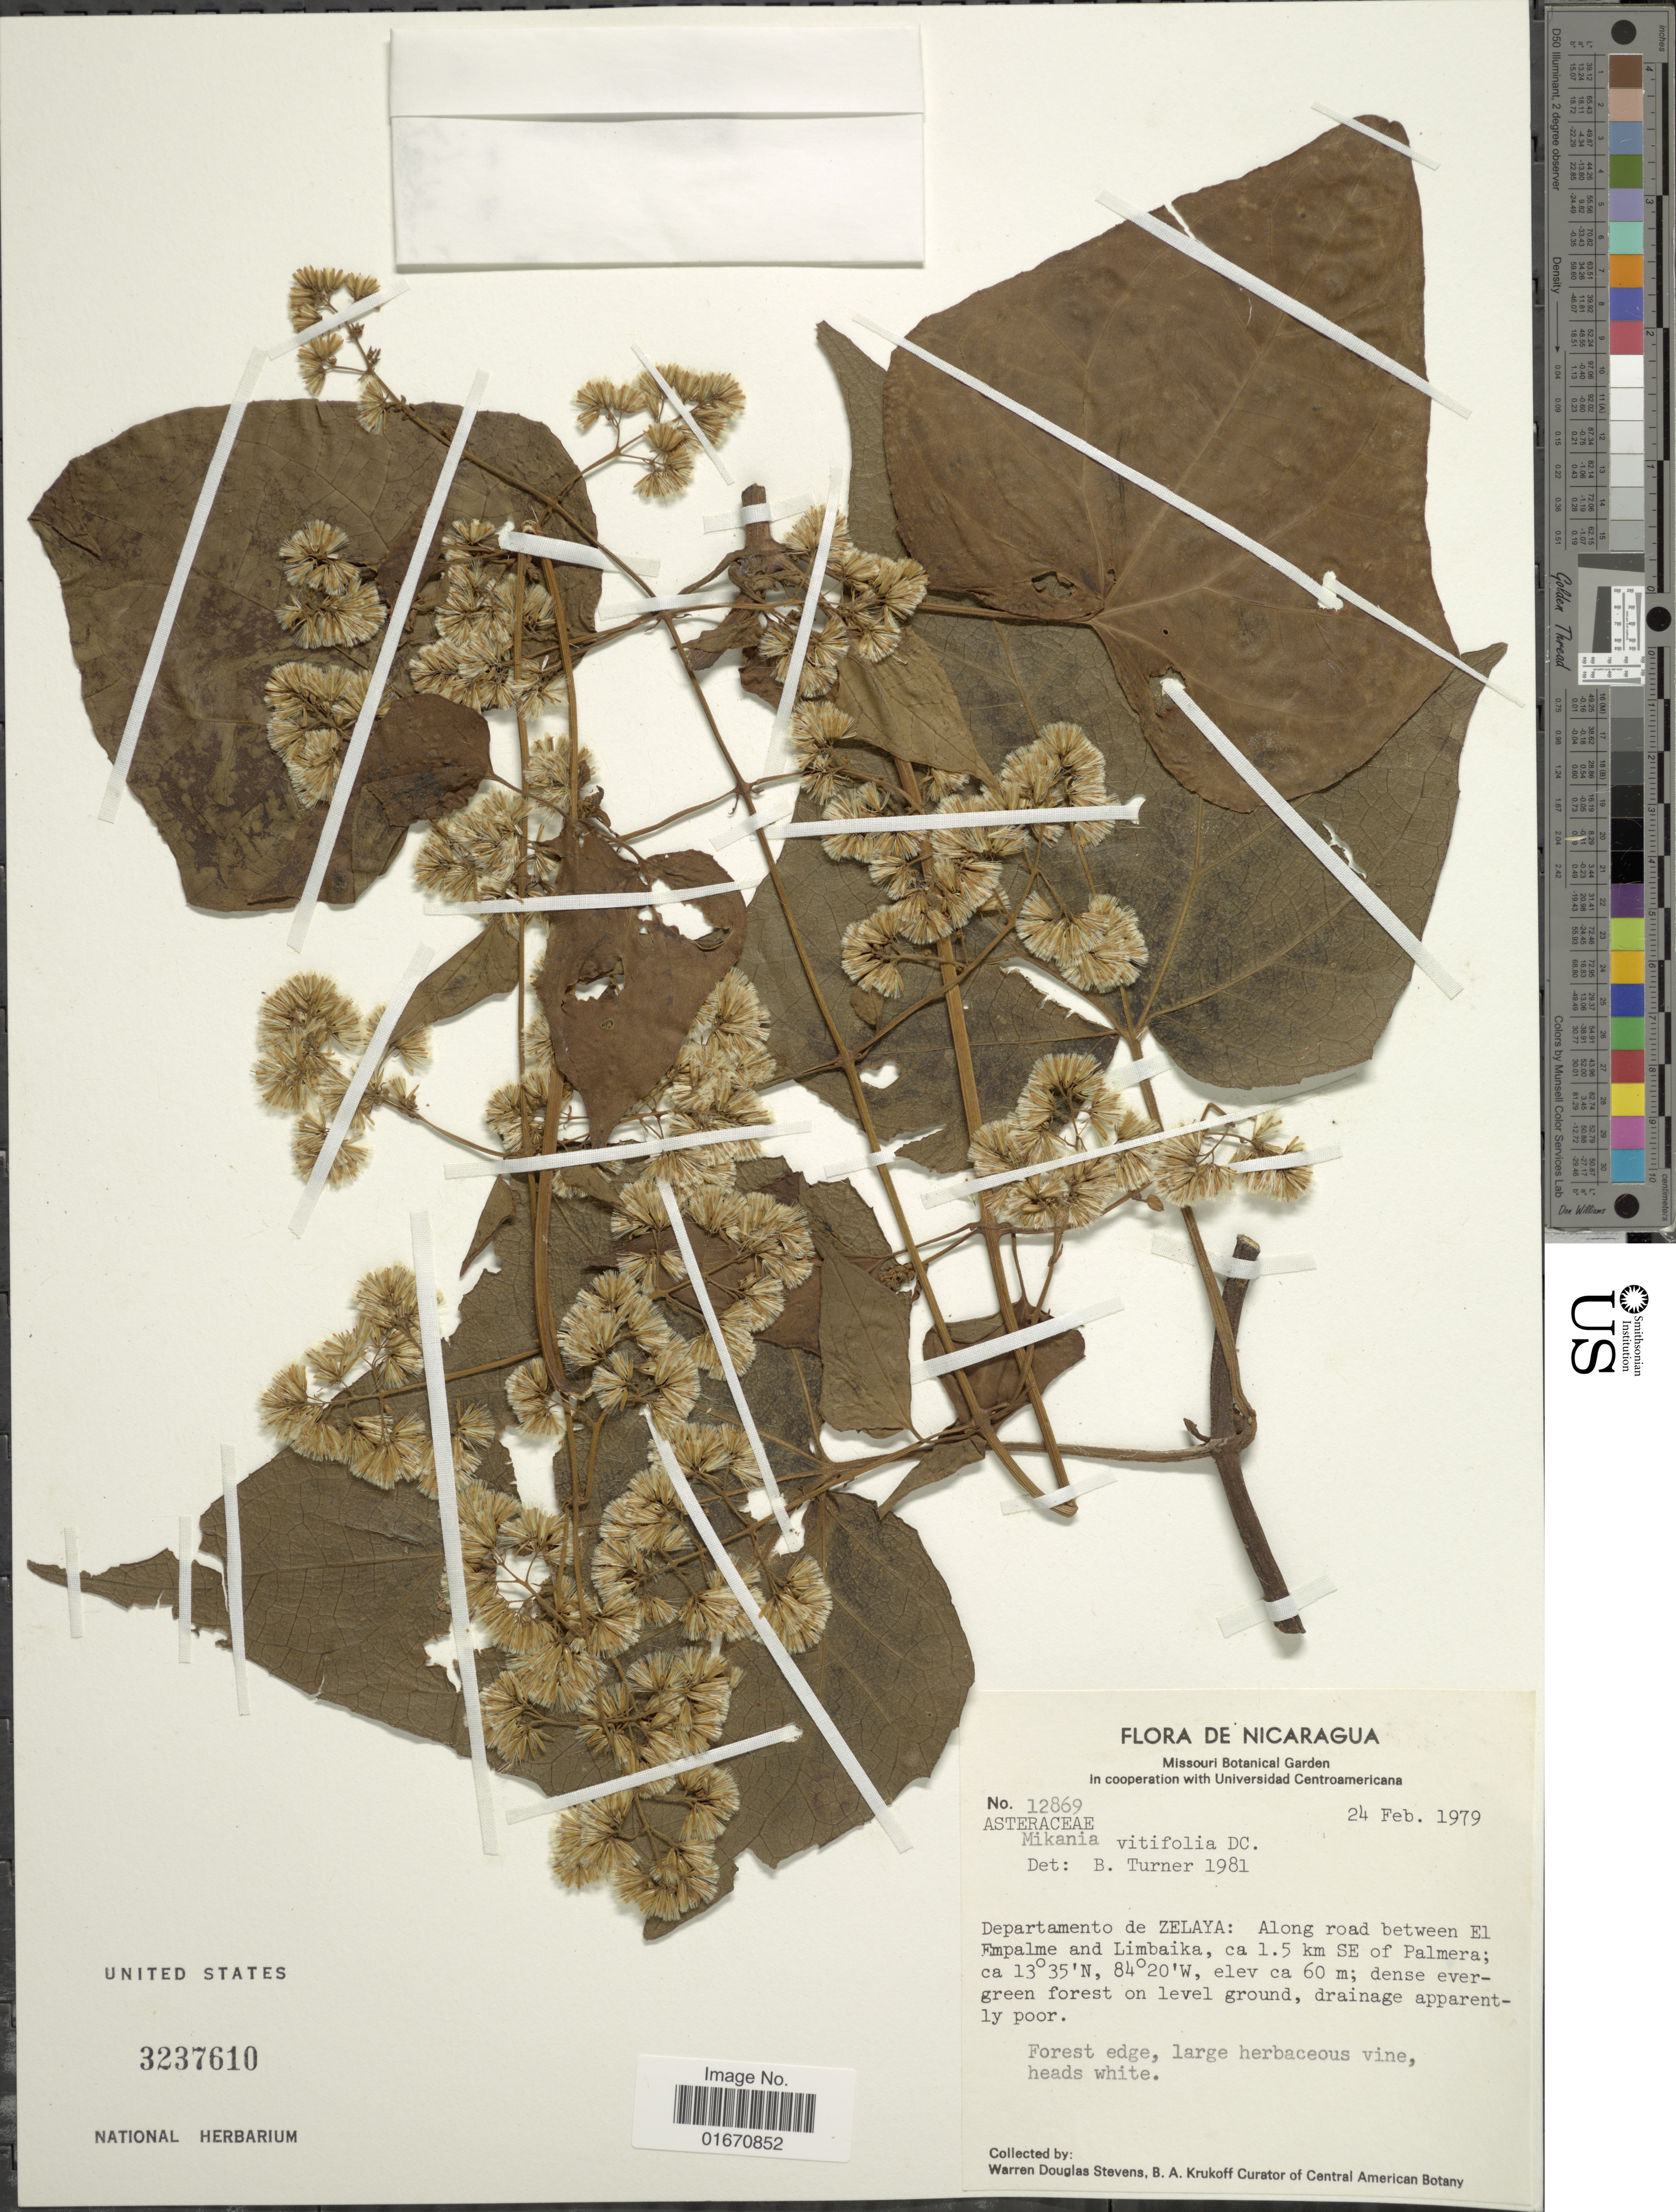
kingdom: Plantae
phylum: Tracheophyta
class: Magnoliopsida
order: Asterales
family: Asteraceae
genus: Mikania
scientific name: Mikania vitifolia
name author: DC.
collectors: W. D. Stevens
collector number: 12869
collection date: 1979-02-24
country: Nicaragua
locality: Departamento de Zelaya, along road between El Empalme and Limbaika, ca 1.5 km SE of Palmera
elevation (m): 60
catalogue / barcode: US 3237610